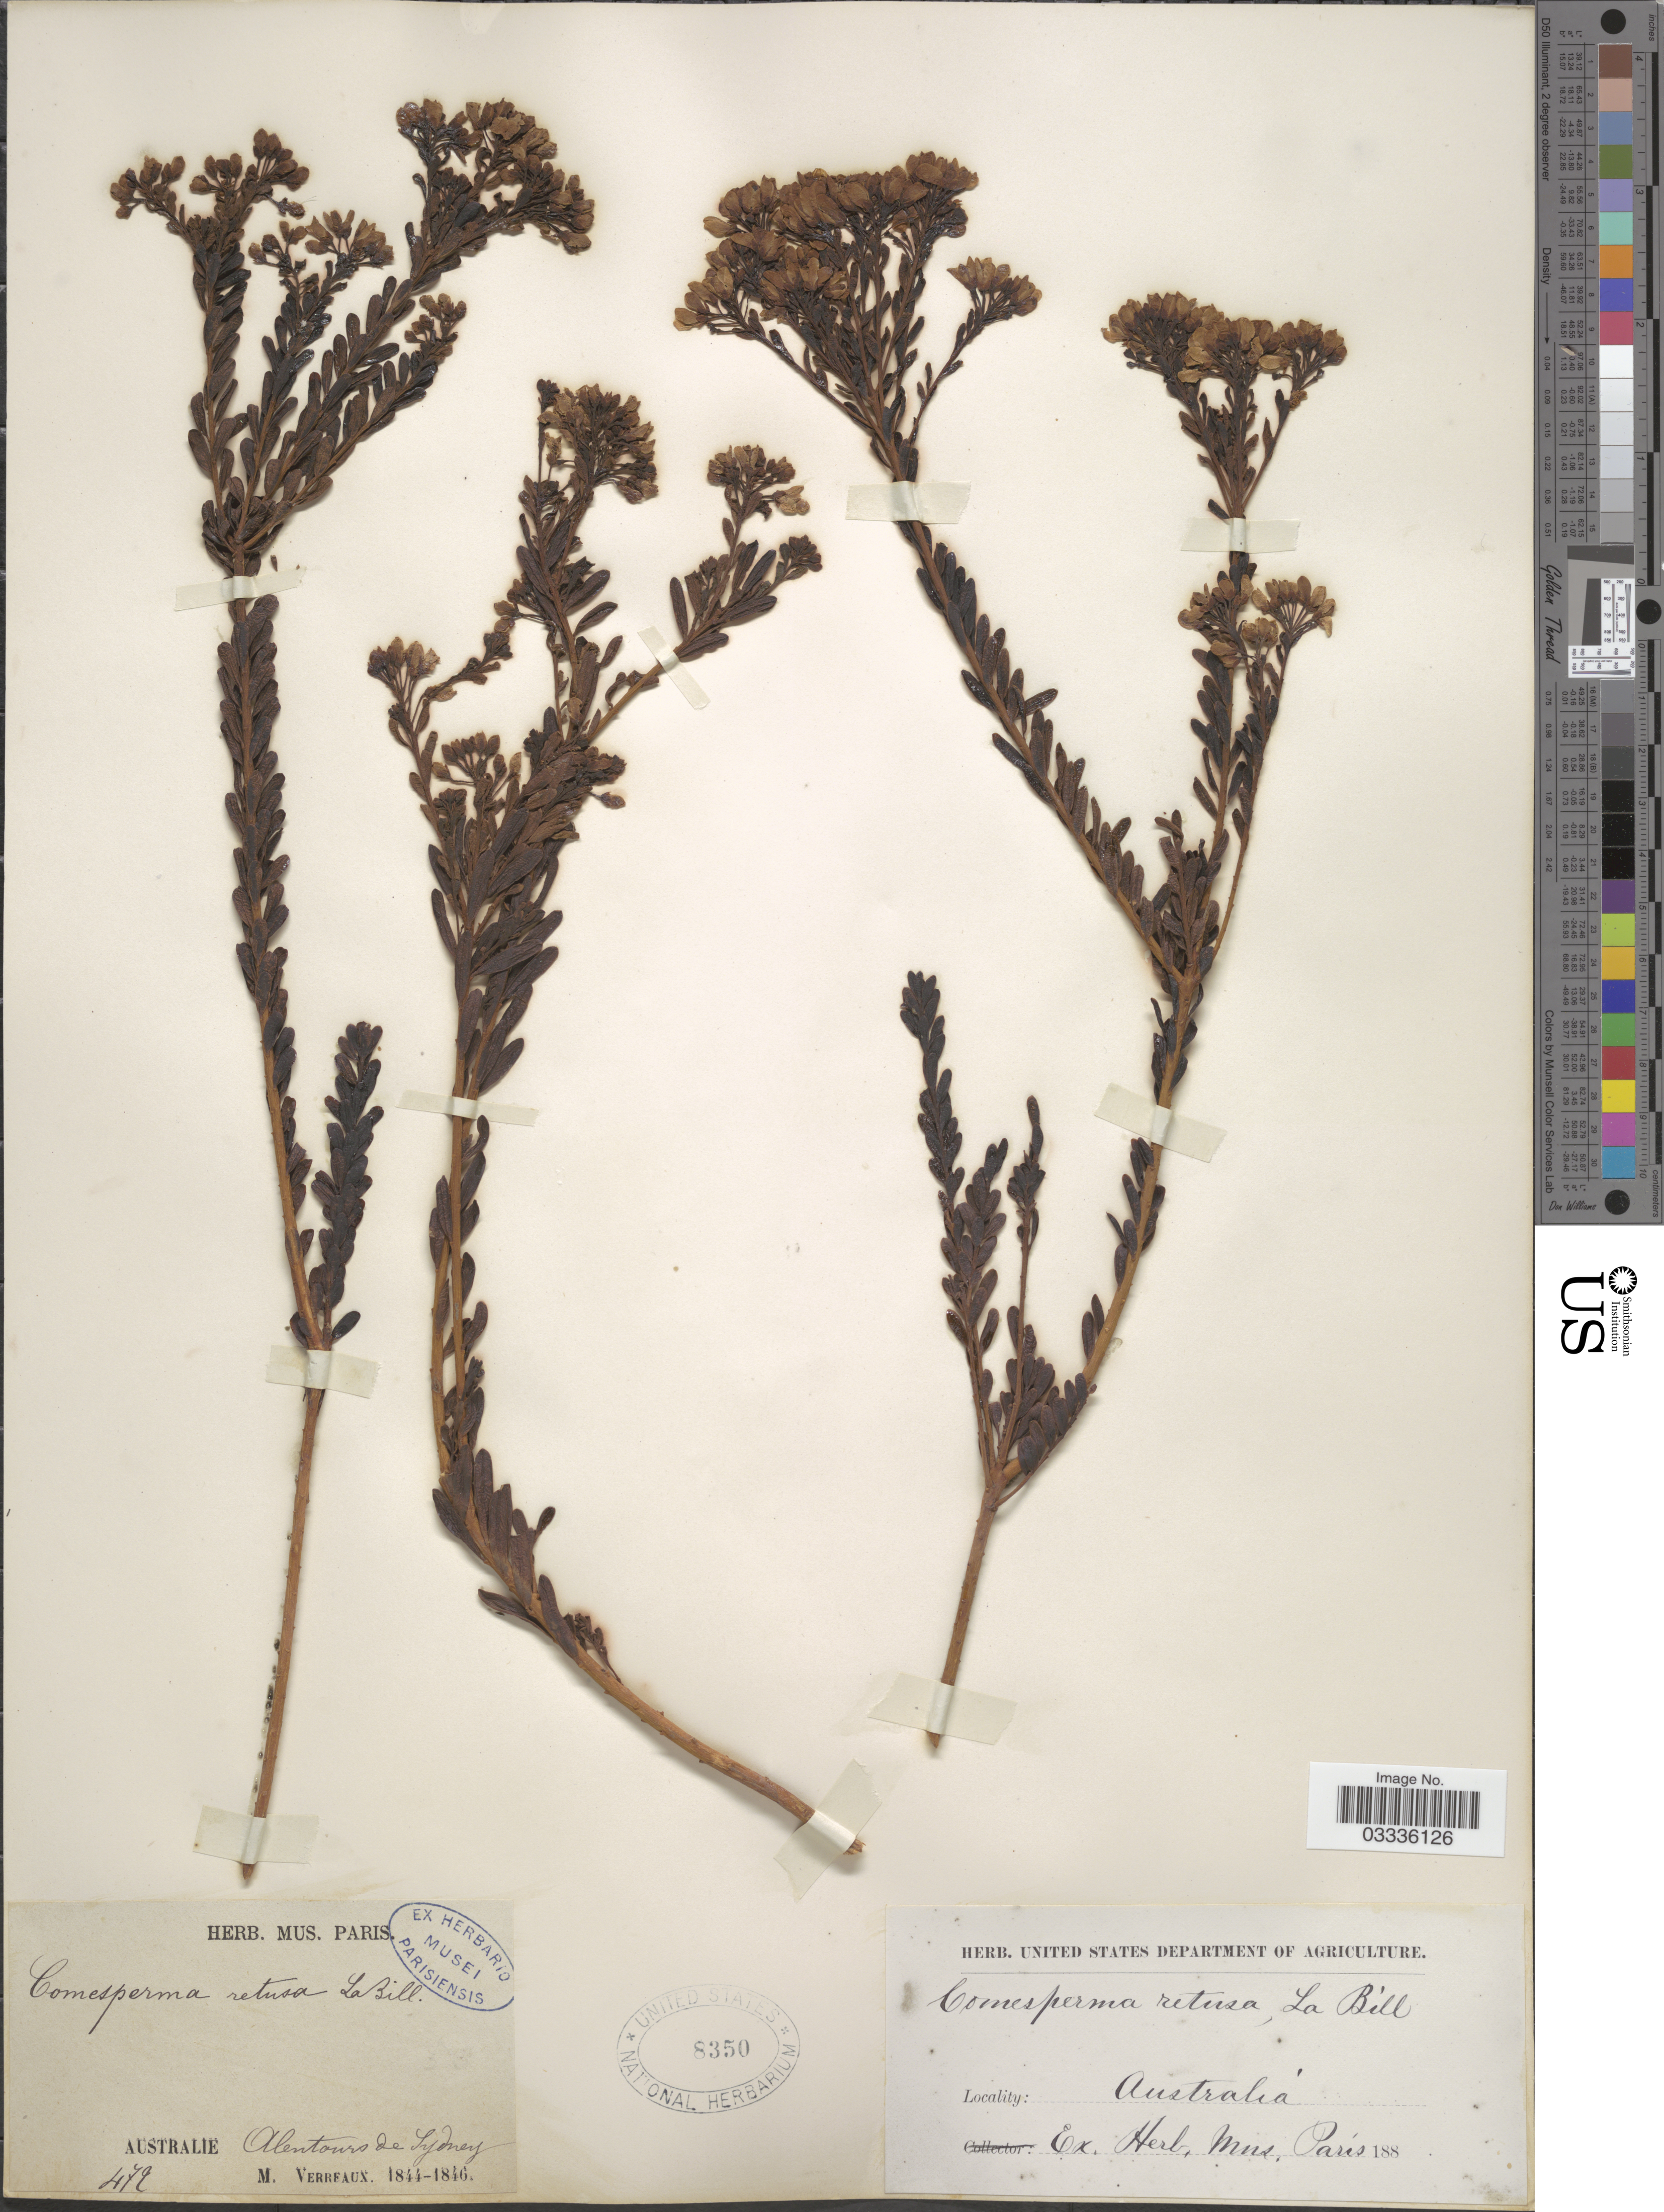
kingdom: Plantae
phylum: Tracheophyta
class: Magnoliopsida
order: Fabales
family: Polygalaceae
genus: Comesperma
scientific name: Comesperma retusum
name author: Labill.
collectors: M. Verreaux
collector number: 479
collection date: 1844/1846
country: Australia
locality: Alentours de Sydney.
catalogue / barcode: US 8350